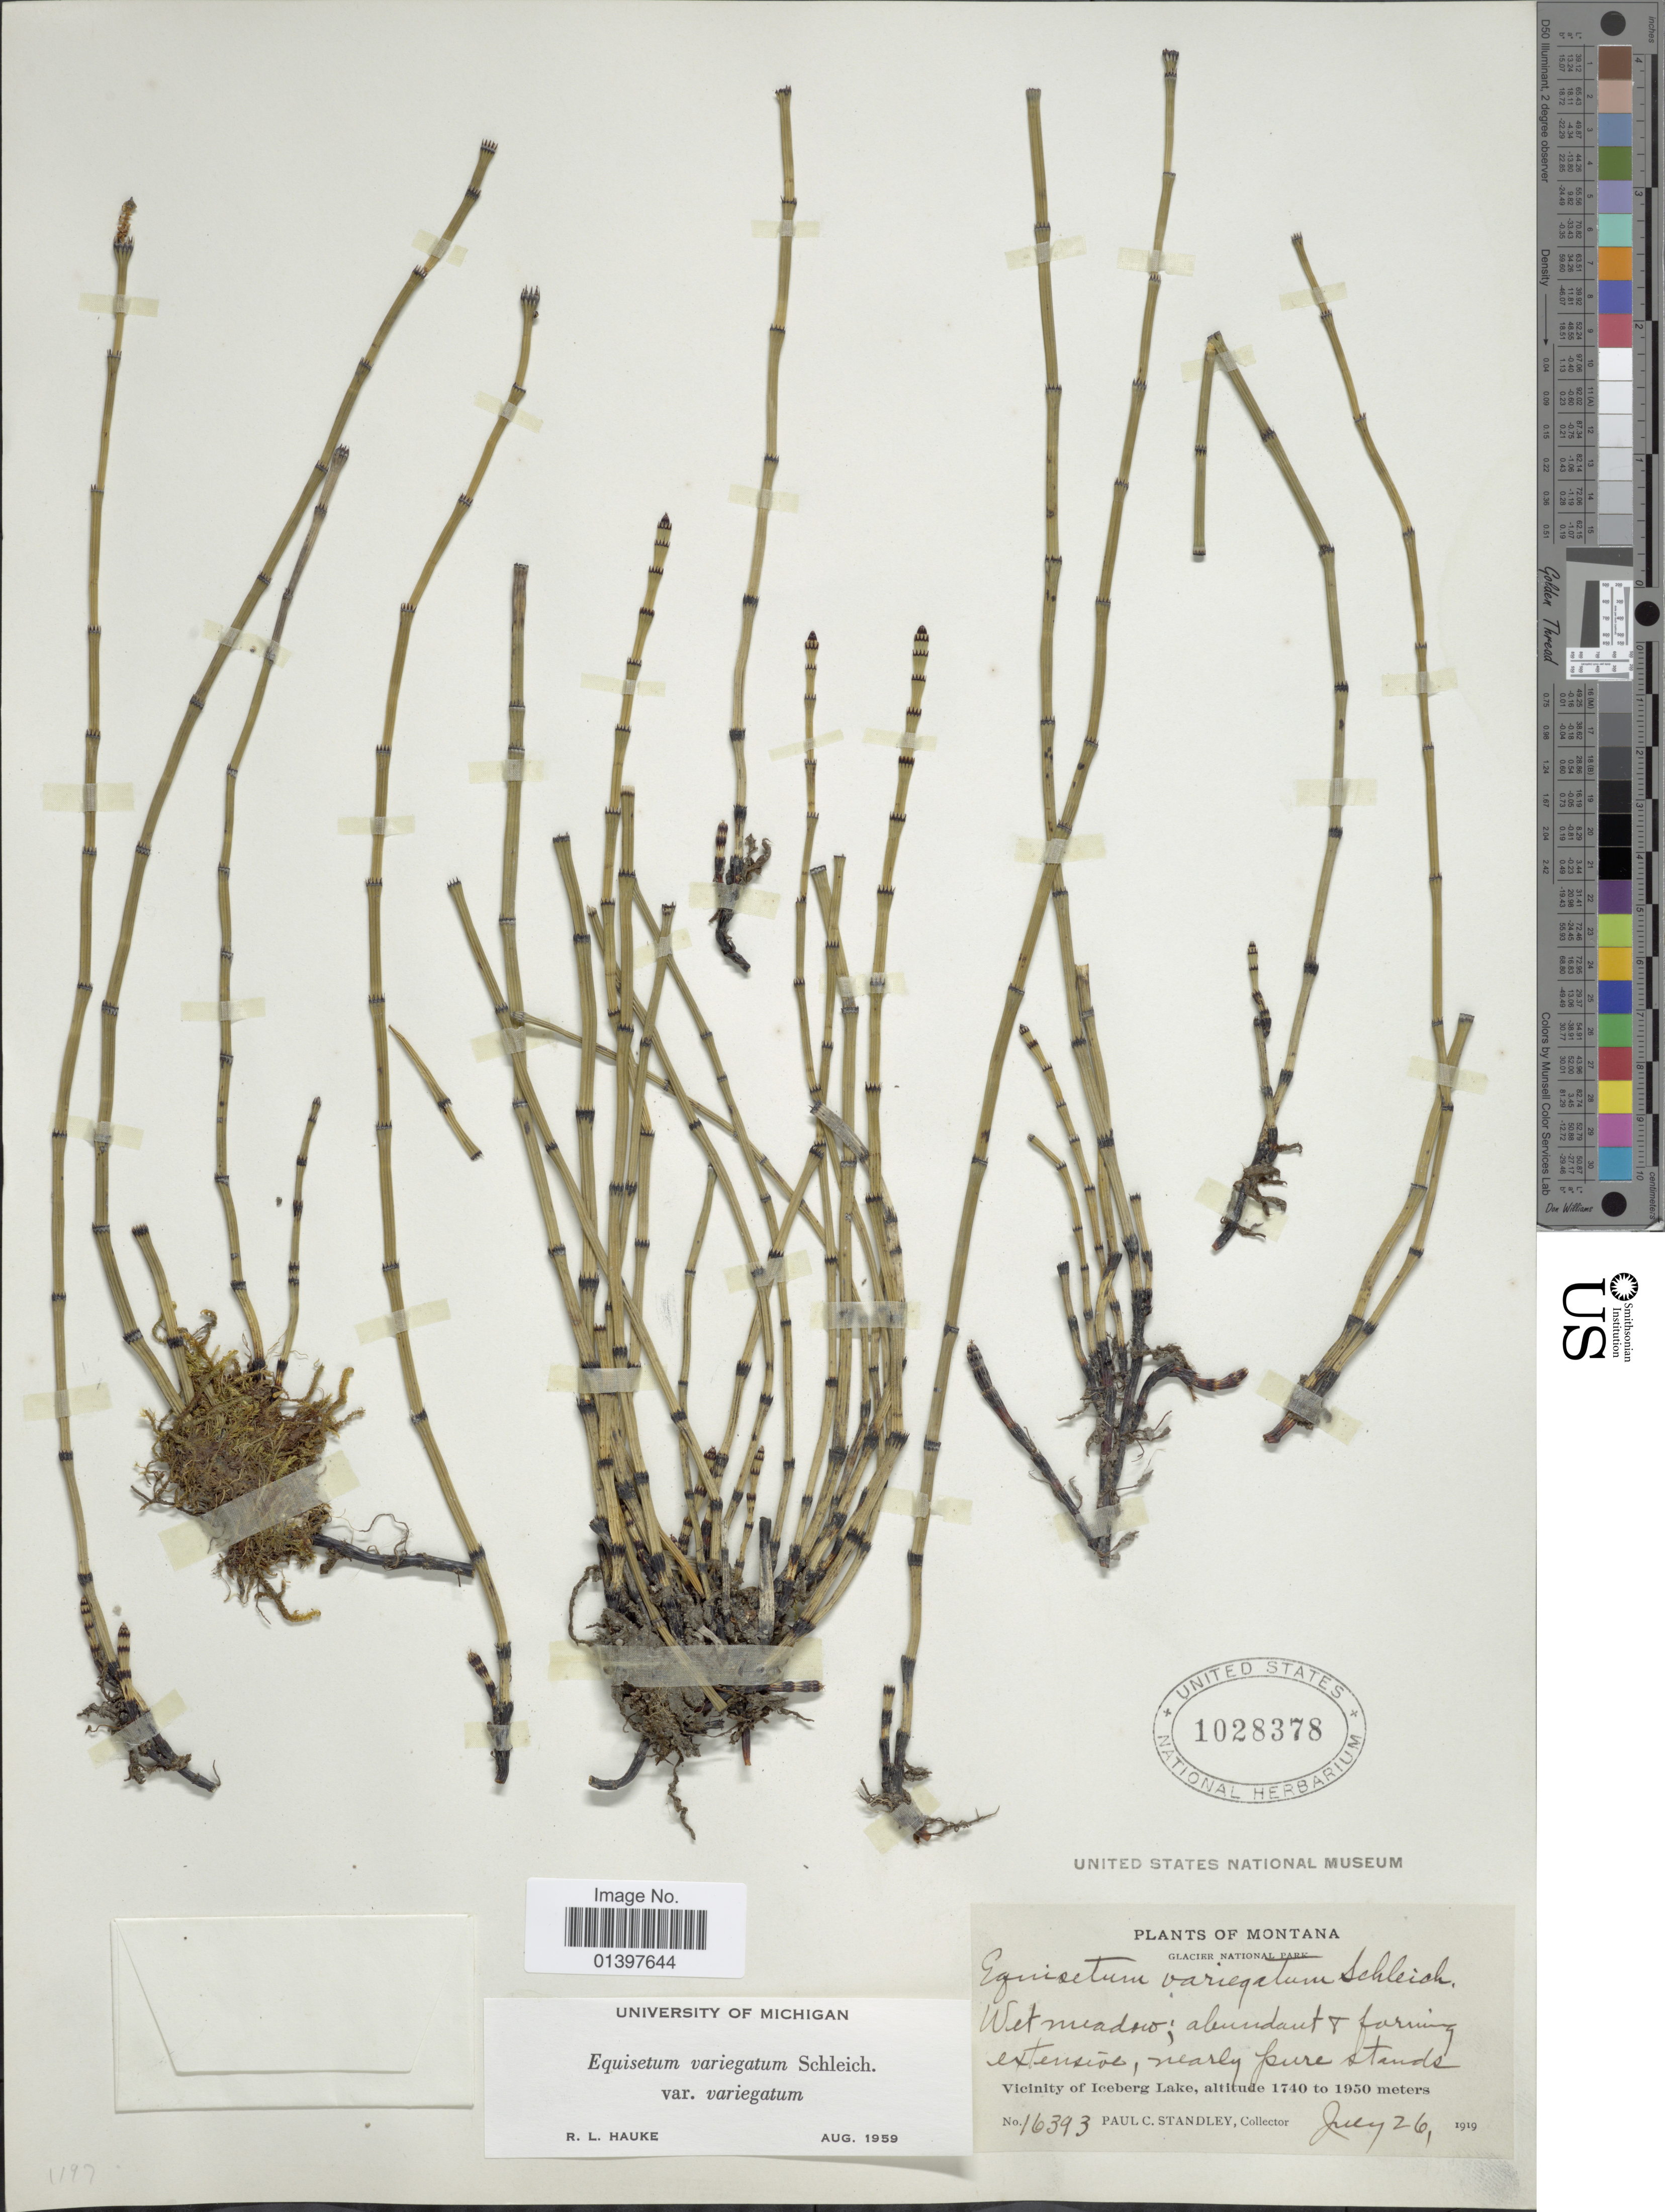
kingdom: Plantae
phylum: Tracheophyta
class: Polypodiopsida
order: Equisetales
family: Equisetaceae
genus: Equisetum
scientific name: Equisetum variegatum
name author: Schleich. ex F. Weber & D. Mohr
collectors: P. C. Standley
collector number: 16393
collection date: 1919-07-26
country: United States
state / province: Montana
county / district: Glacier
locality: Glacier National Park, Vicinity of Iceberg Lake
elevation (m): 1740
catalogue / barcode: US 1028378